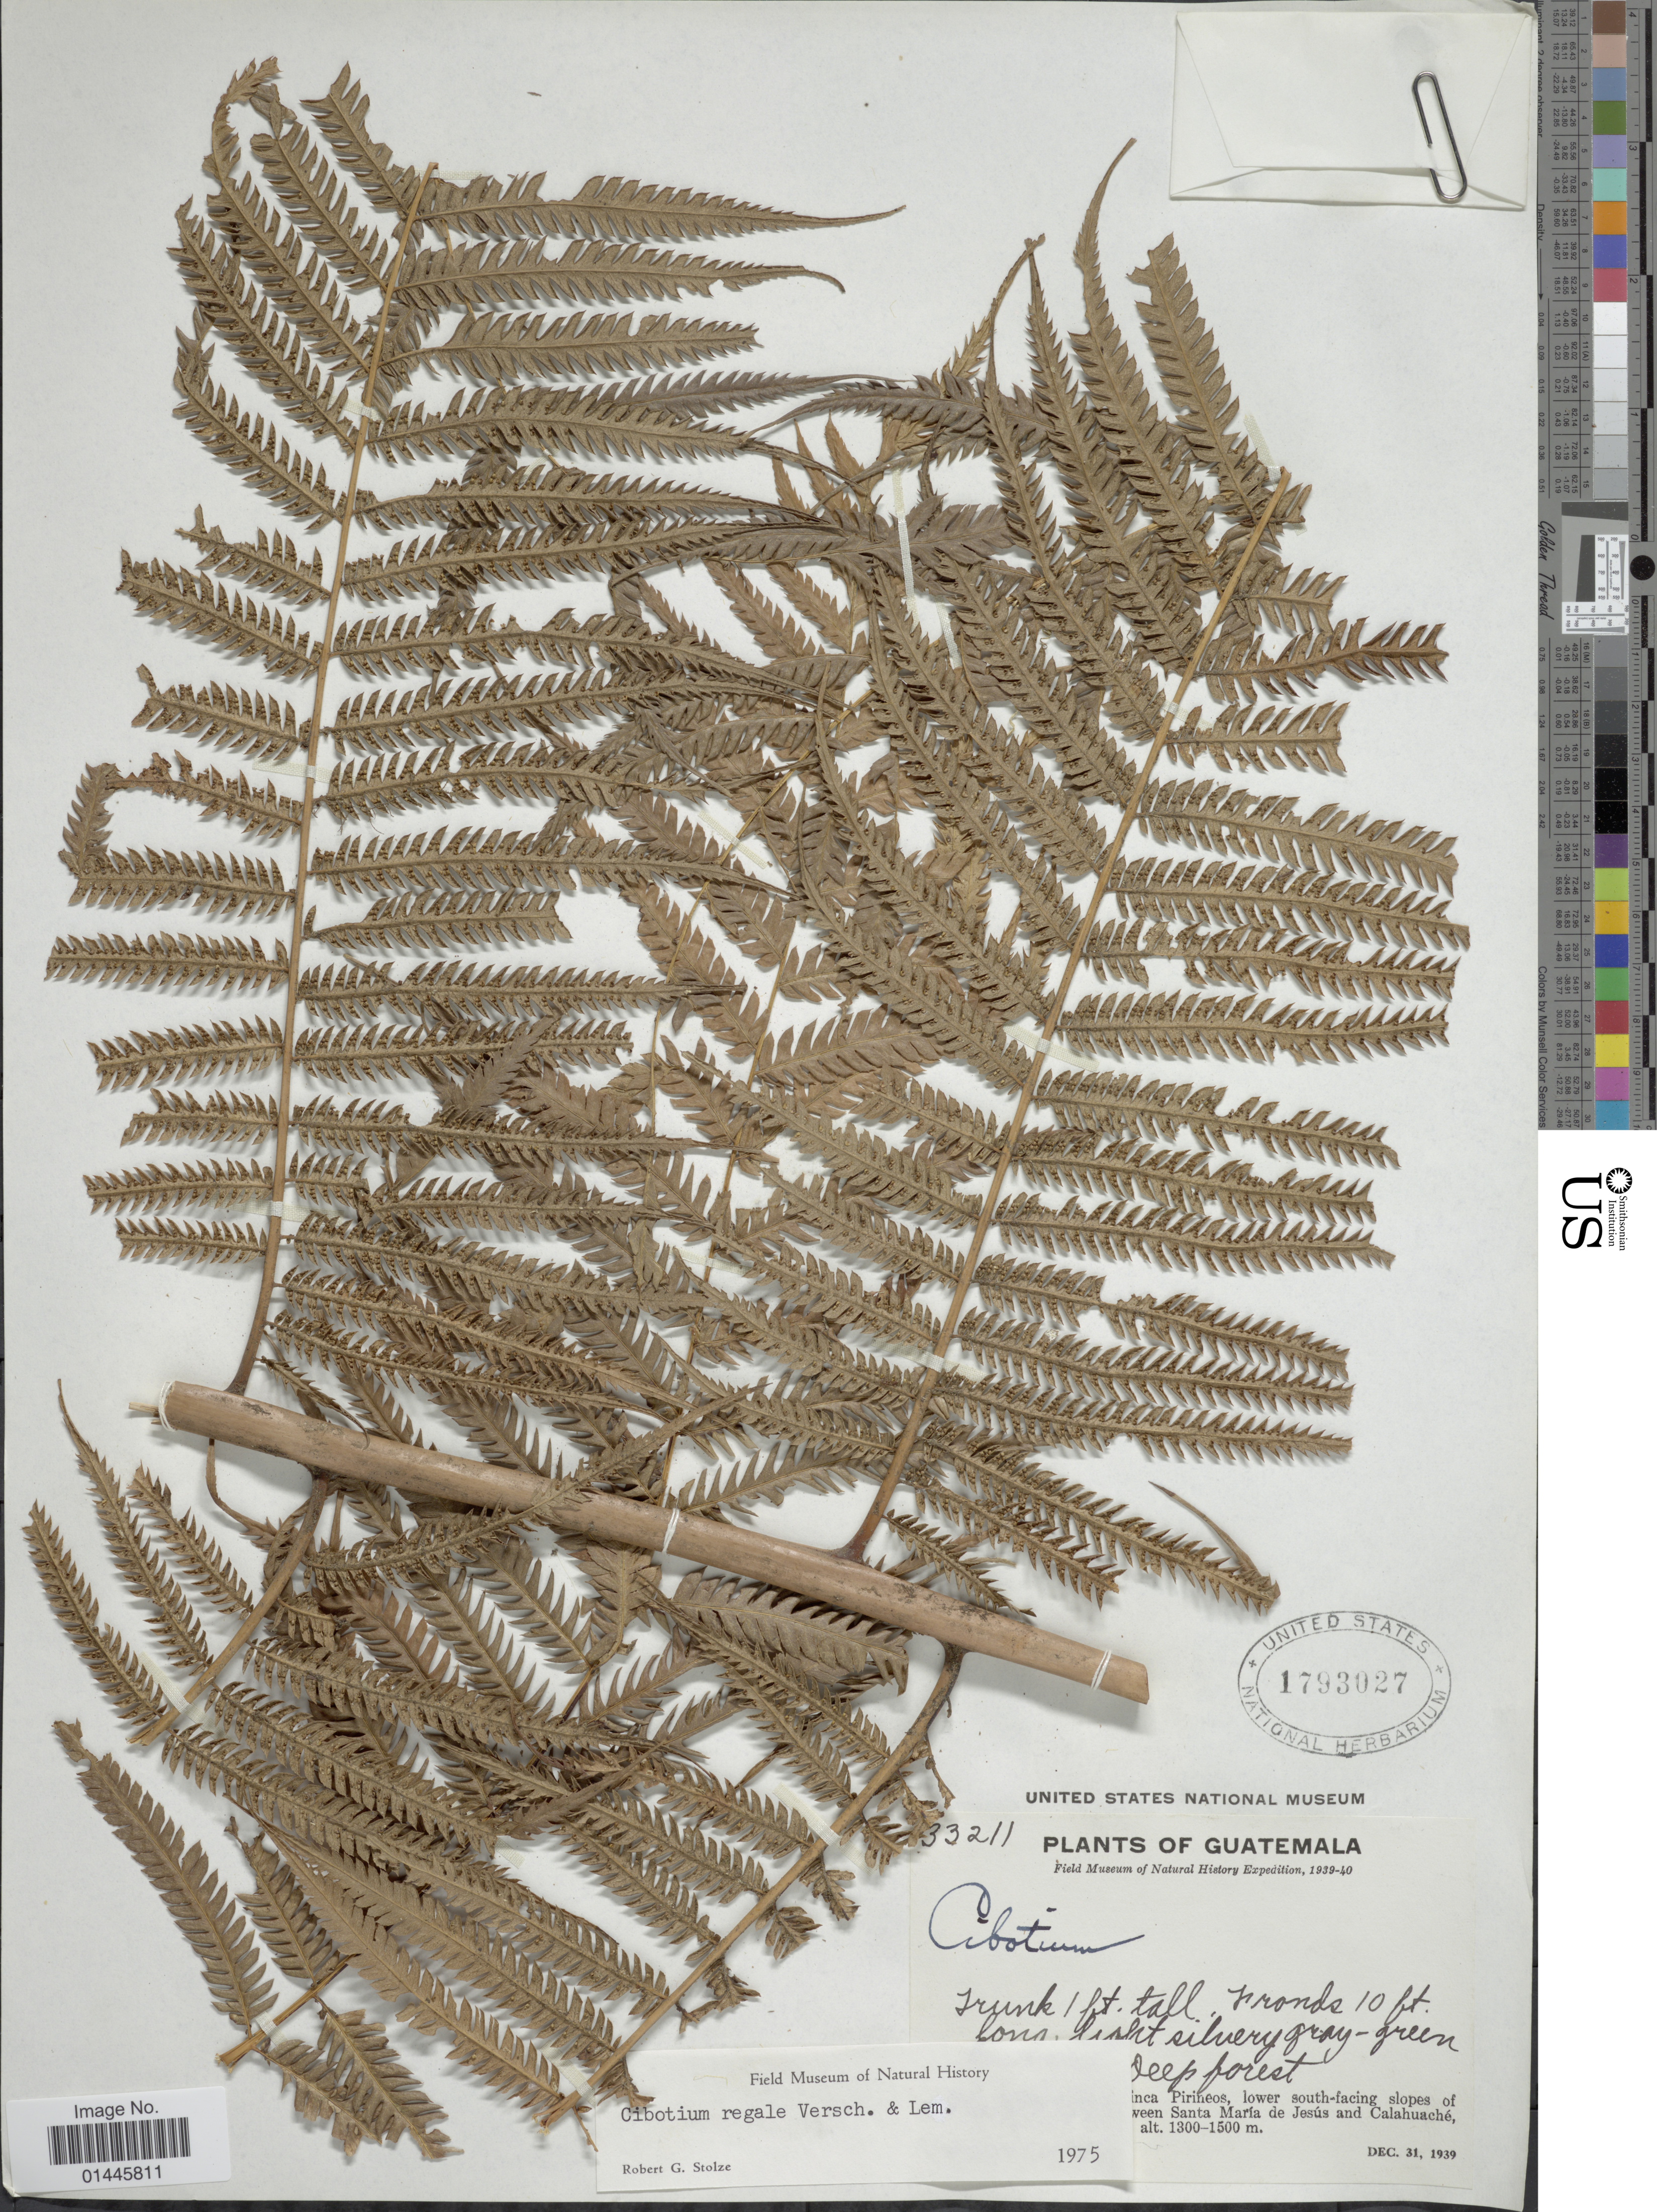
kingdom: Plantae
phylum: Tracheophyta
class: Polypodiopsida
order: Cyatheales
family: Cibotiaceae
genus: Cibotium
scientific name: Cibotium regale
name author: Verschaff. & Lem.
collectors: J. Steyermark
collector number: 33211!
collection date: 1939-12-31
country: Guatemala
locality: ...Pirineos, lower south-facing slopes of... between Santa Maria de Jesus and Calahuache... [illegible text]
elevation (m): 1300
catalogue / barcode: US 1793027